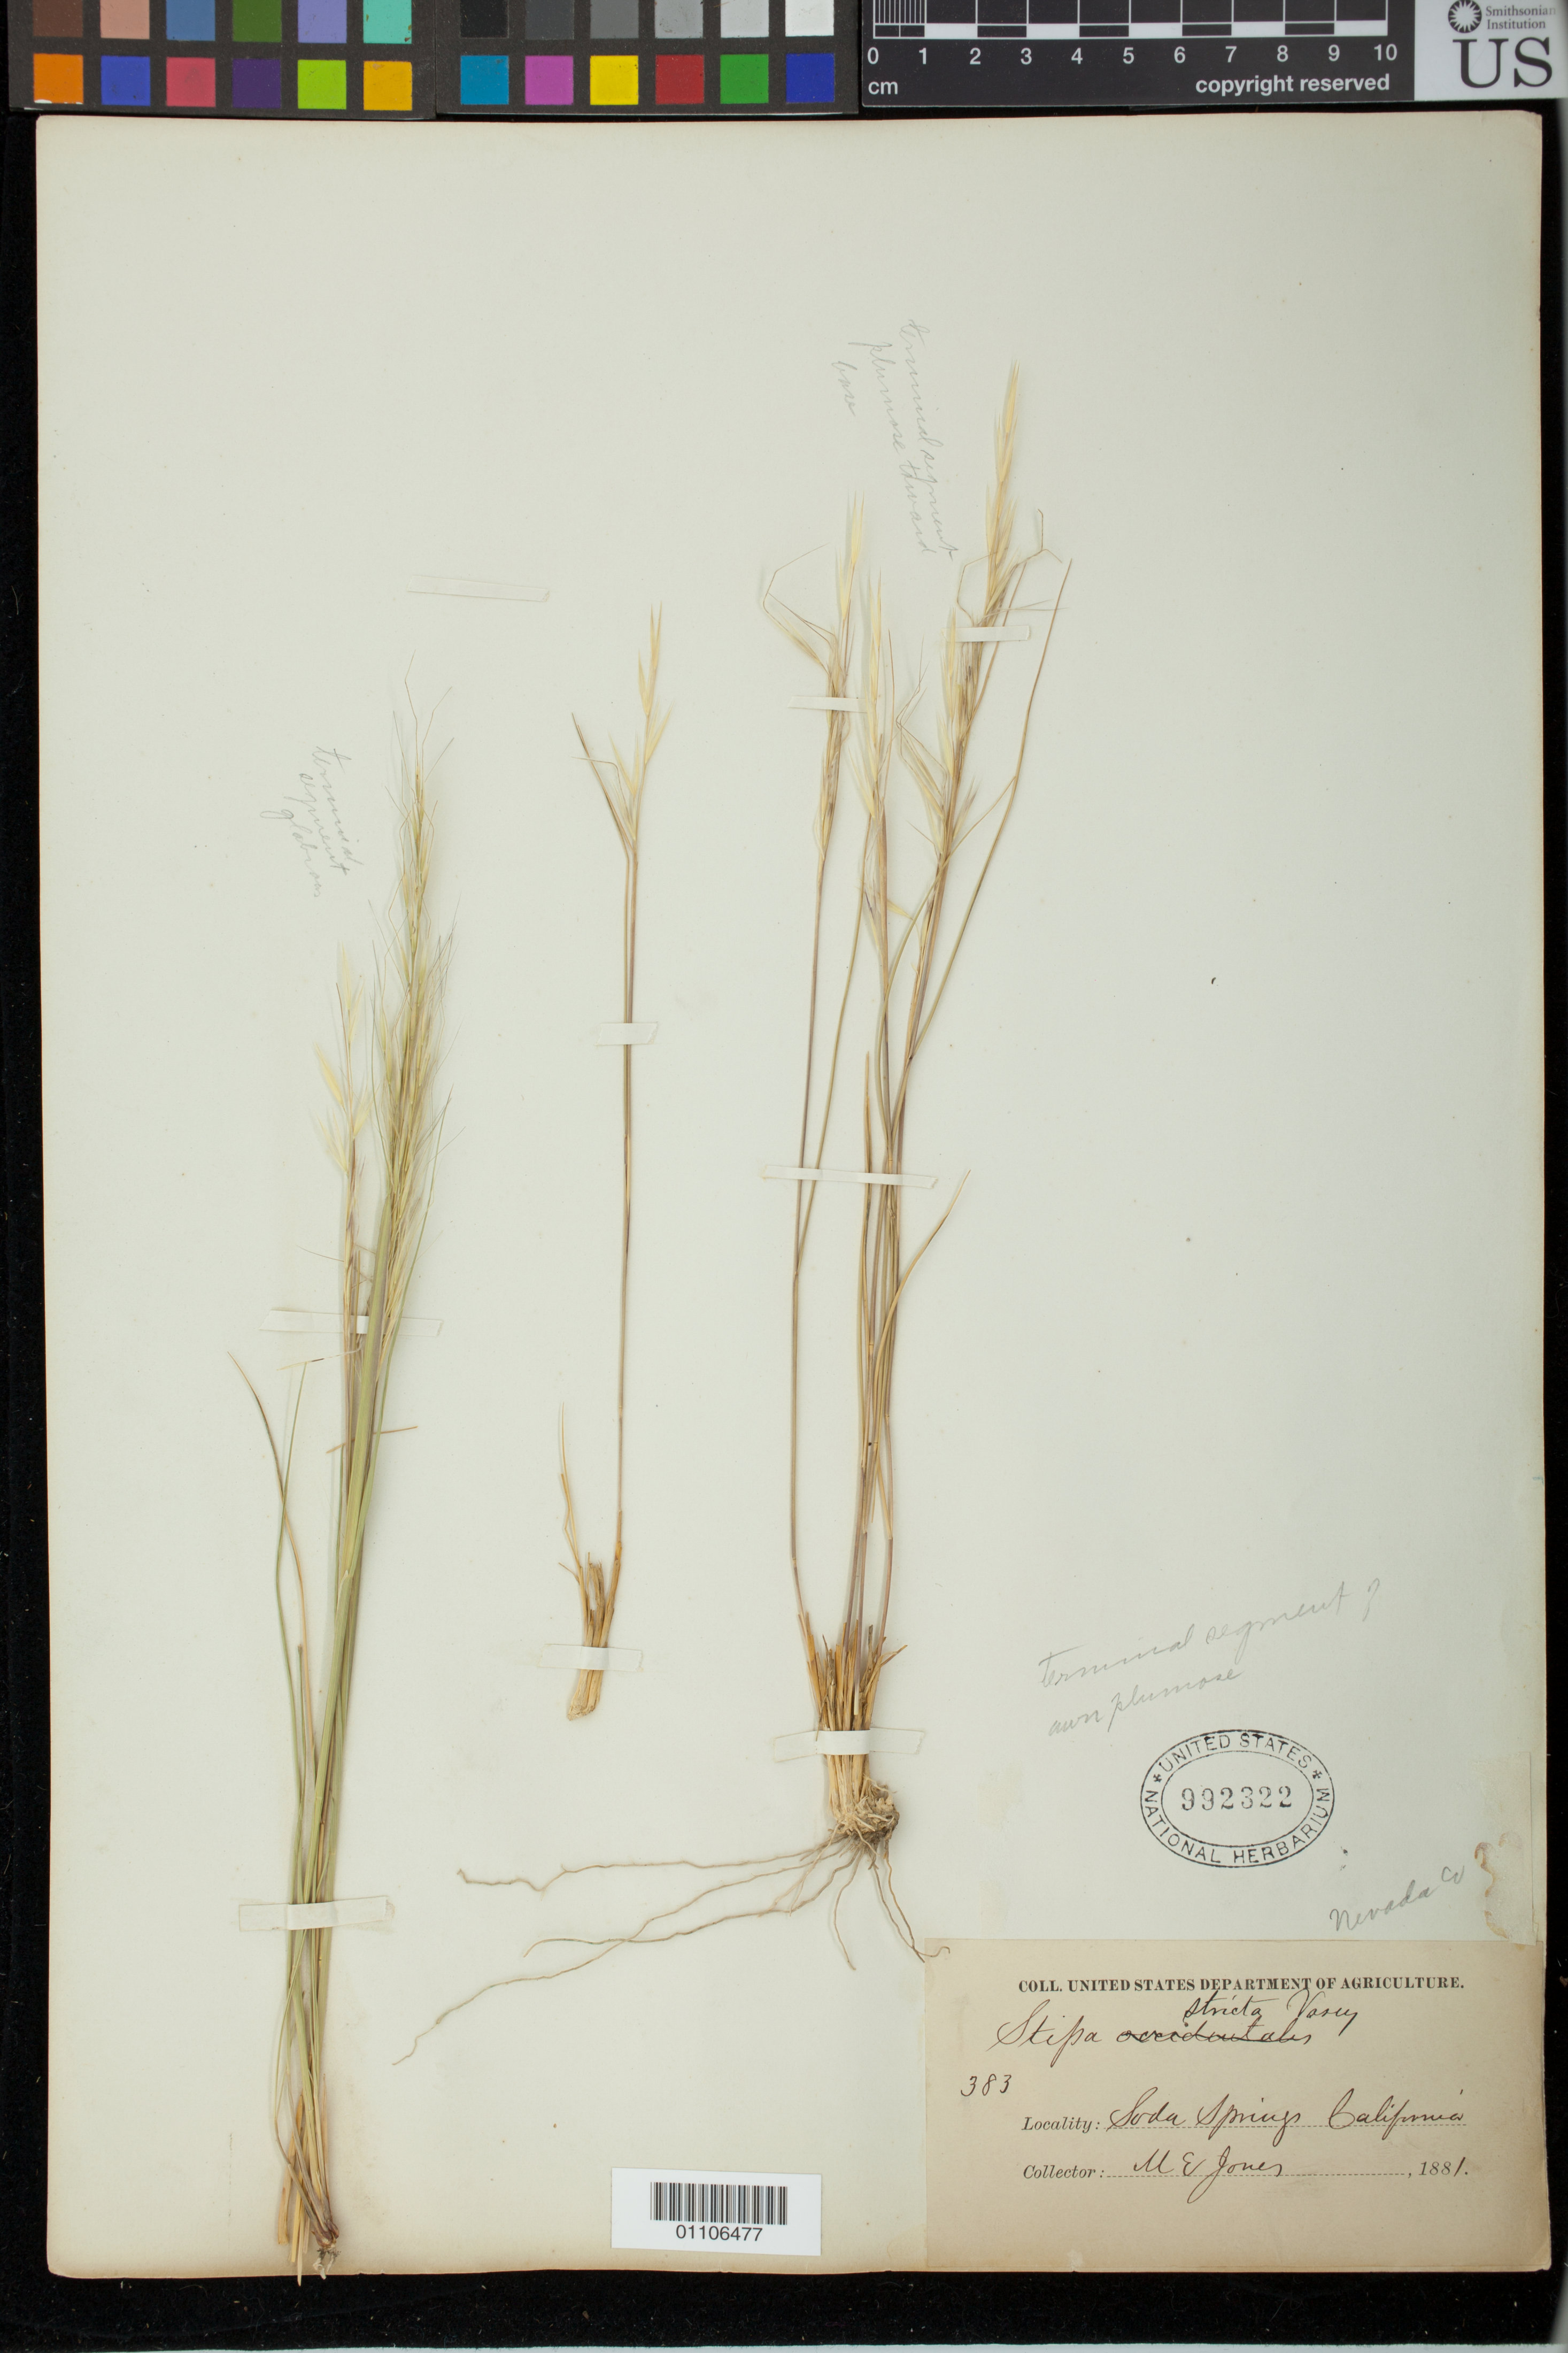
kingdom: Plantae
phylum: Tracheophyta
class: Liliopsida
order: Poales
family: Poaceae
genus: Stipa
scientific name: Stipa stricta Vasey, nom. illeg.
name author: Vasey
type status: Possible Type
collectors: M. E. Jones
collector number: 383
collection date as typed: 1881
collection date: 1881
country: United States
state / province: California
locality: Soda Springs.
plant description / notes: Protologue cites "Oregon, W.N. Suksdorf, and through the Sierra Nevada Mountains". No Suksdorf specimen from Oregon has been found at US; several Suksdorf specimens from Washington Terr. (and at least one from California) are annotated with this name by Vasey and are apparently original material.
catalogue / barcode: US 992322